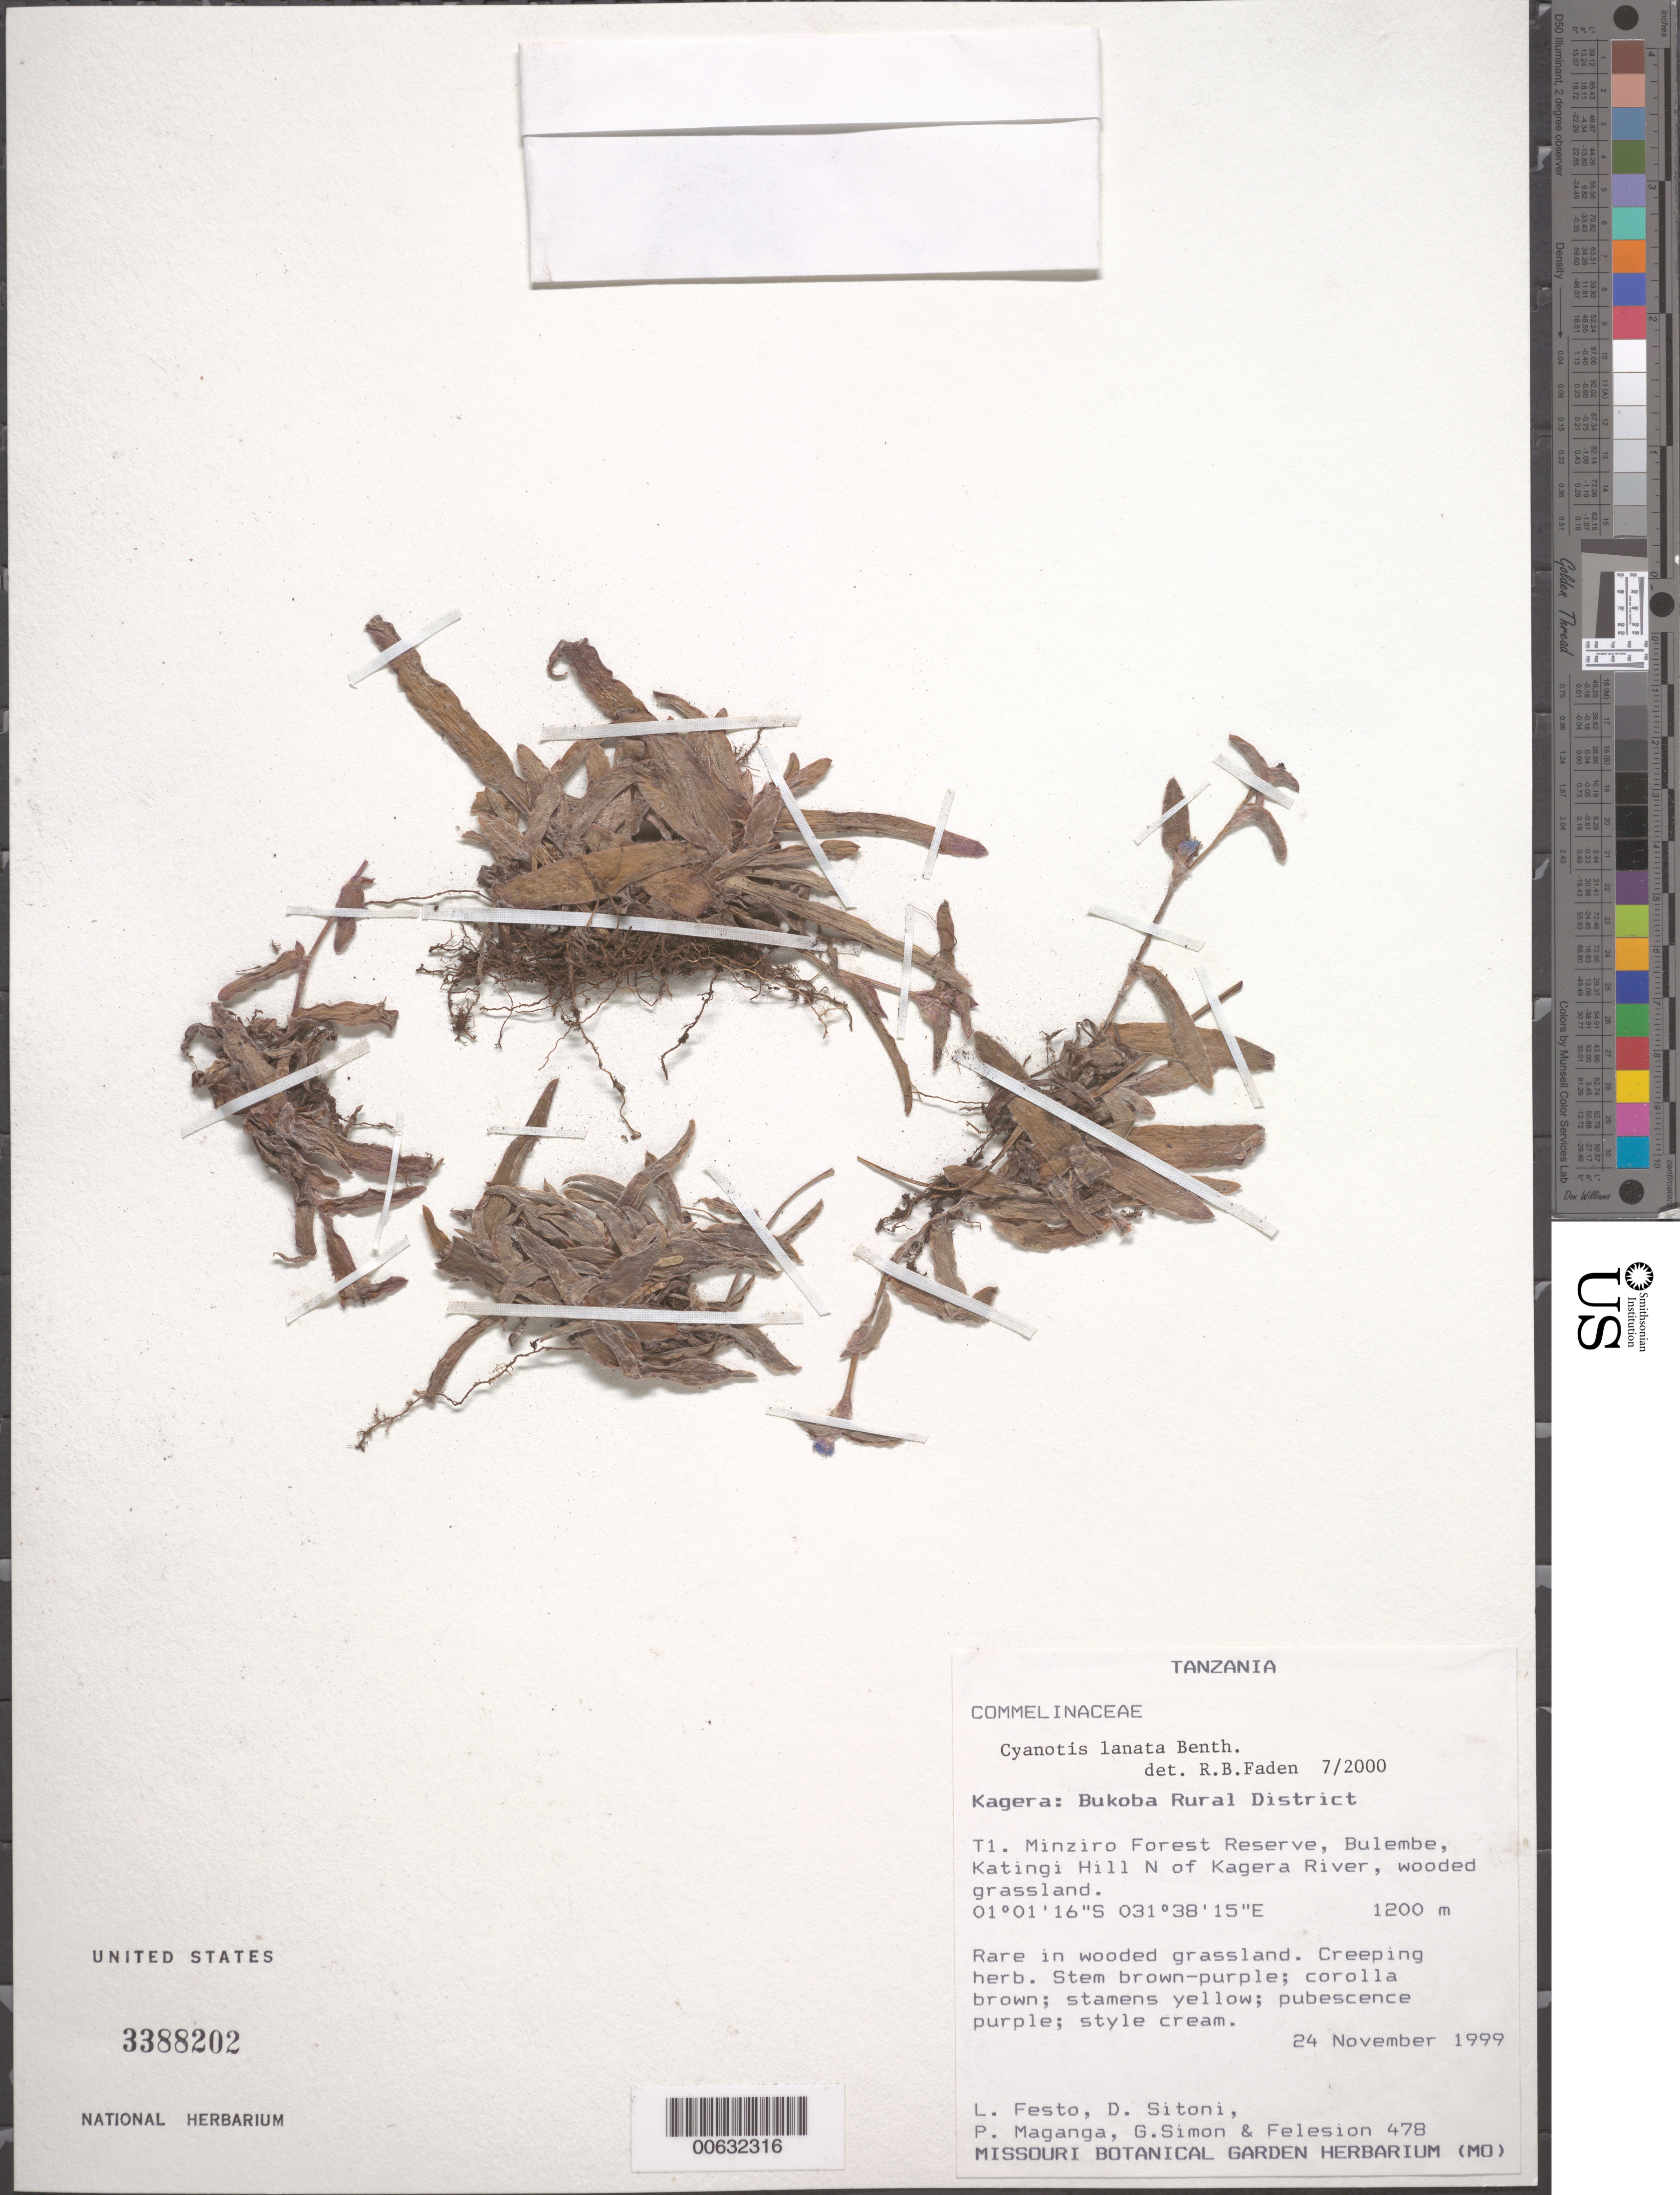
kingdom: Plantae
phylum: Tracheophyta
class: Liliopsida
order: Commelinales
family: Commelinaceae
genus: Cyanotis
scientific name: Cyanotis lanata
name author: Benth.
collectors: D. Sitoni, L. Festo, P. Maganga, D. Sitoni & -. Felisiani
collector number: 478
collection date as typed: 24 Nov 1999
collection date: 1999-11-24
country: Tanzania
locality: T1, minziro forest reserve, bulembe-kijoka hill n of kagera river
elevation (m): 1200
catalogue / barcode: US 3388202